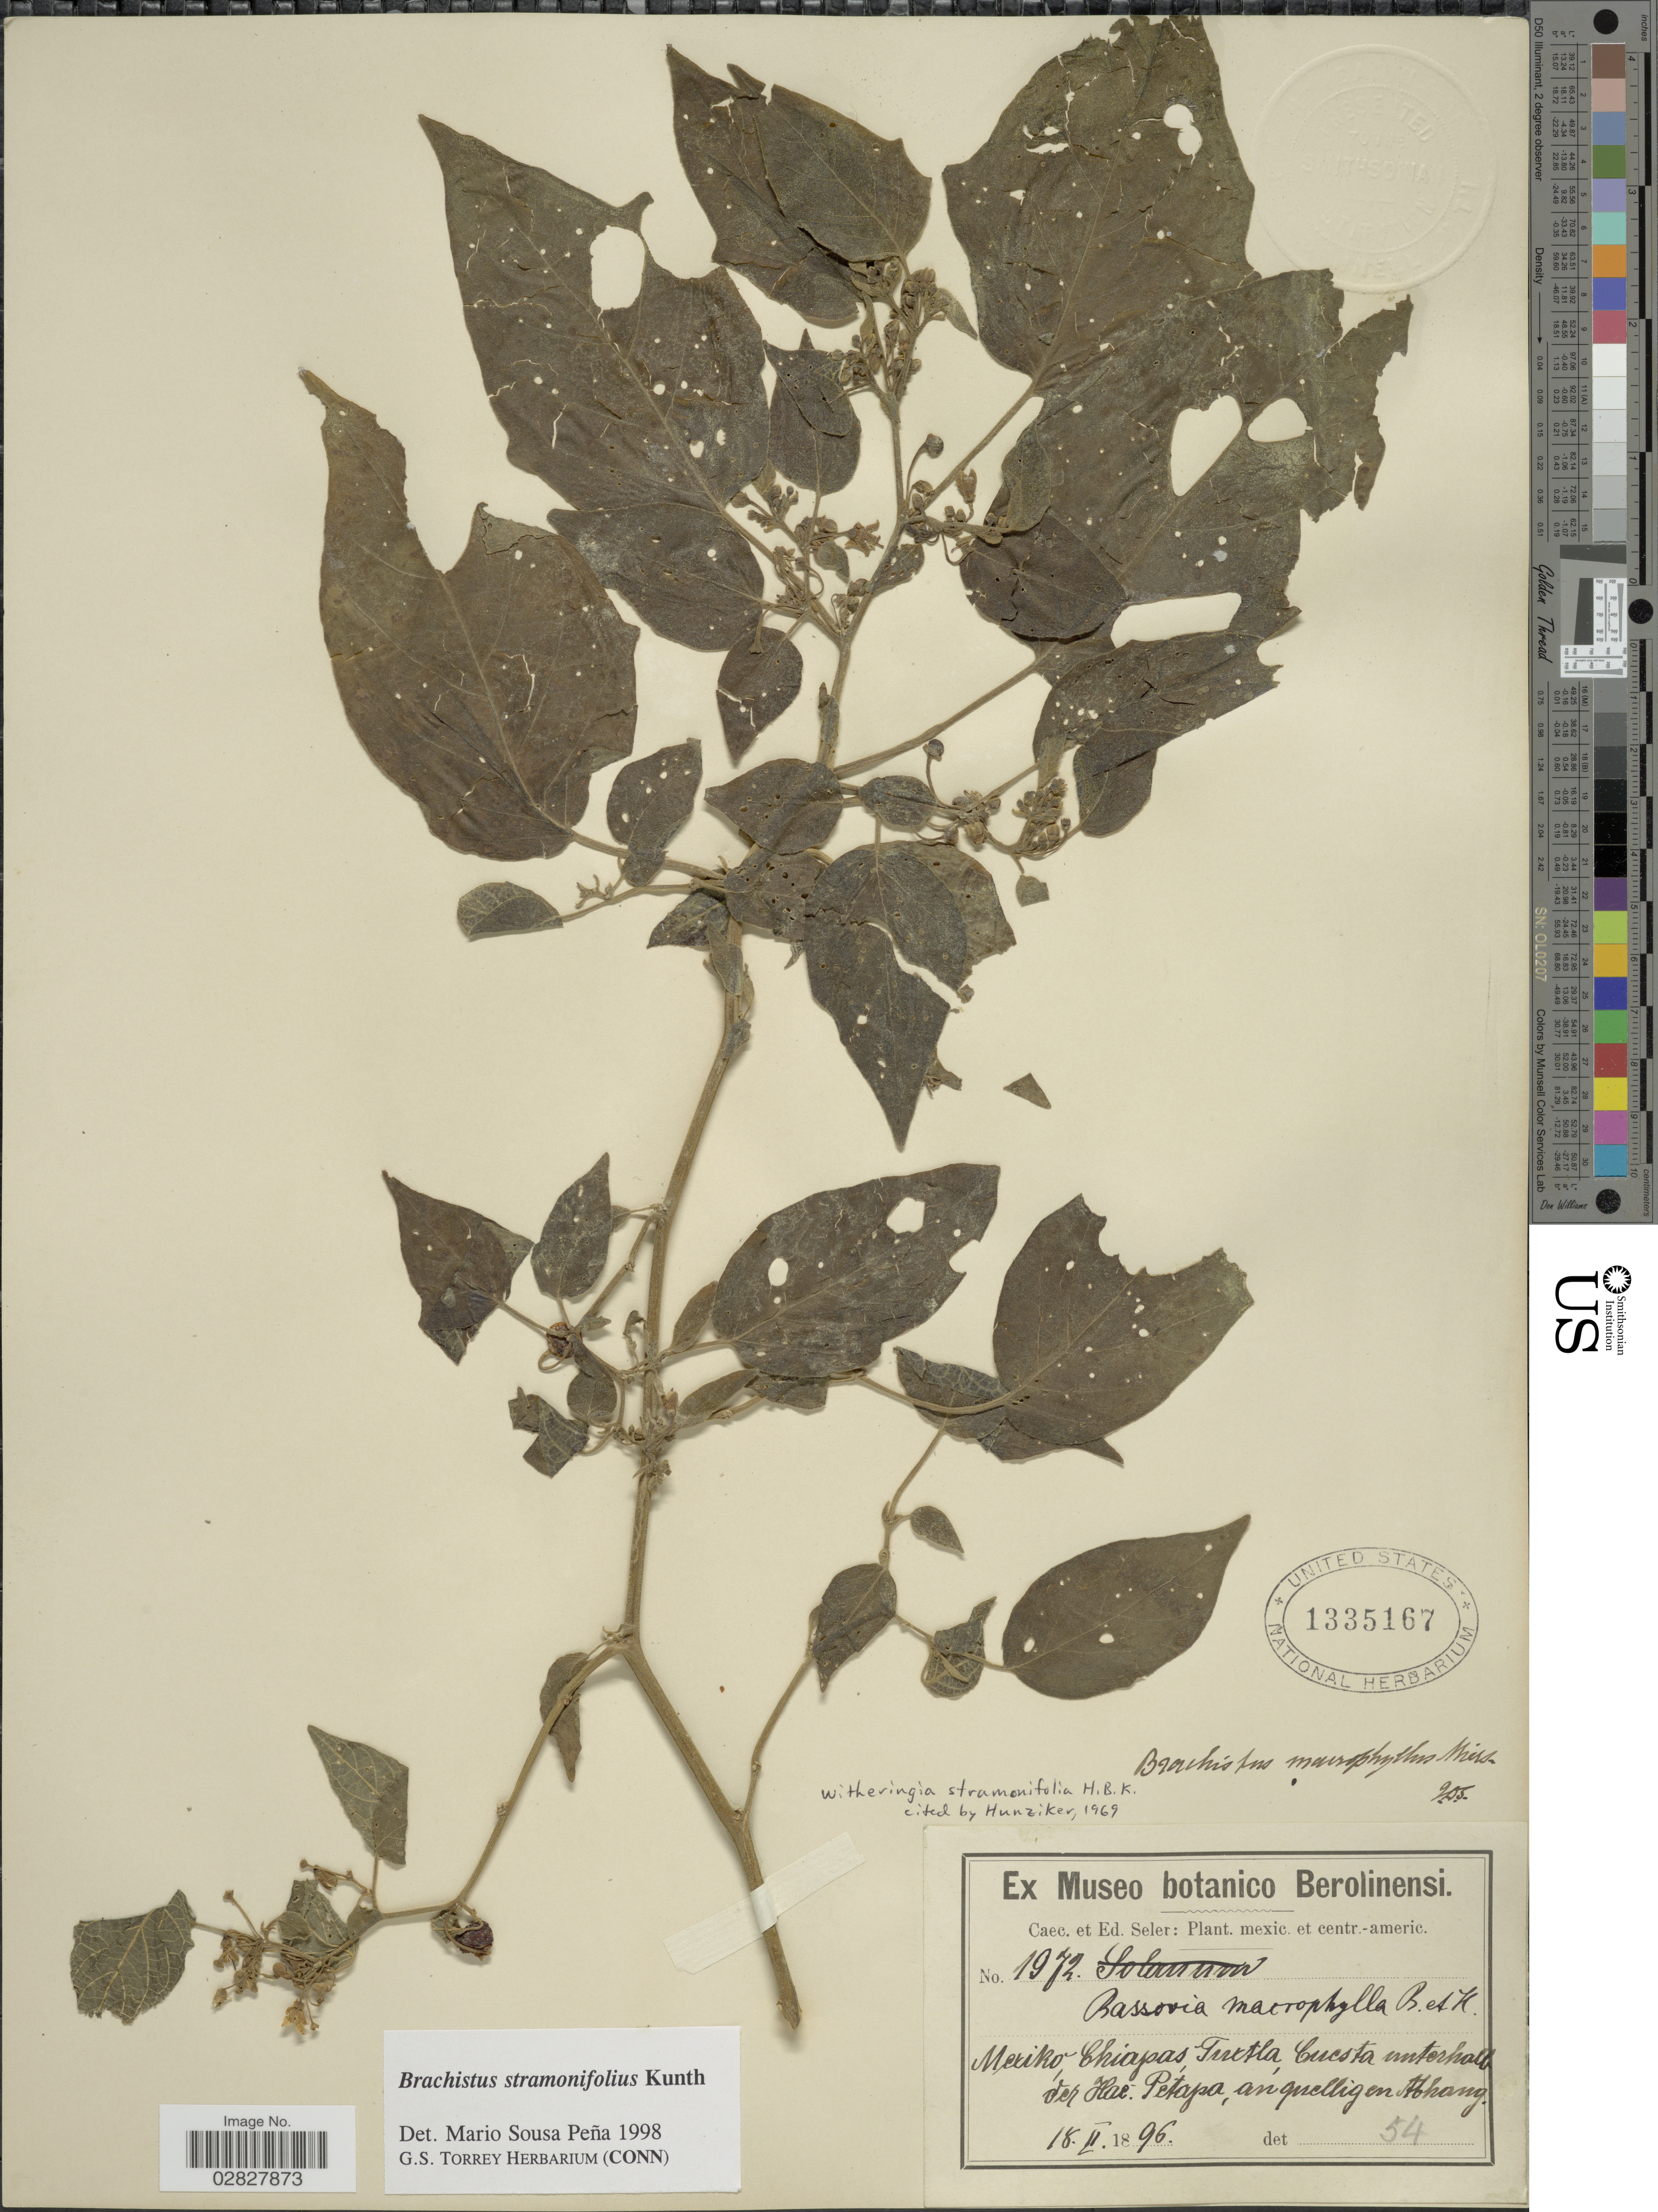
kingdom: Plantae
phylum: Tracheophyta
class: Magnoliopsida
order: Solanales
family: Solanaceae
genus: Brachistus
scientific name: Brachistus stramonifolius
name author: (Kunth) Miers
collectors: ex Caec. et Ed Seler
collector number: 1972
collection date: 1896-02-18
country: Mexico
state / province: Chiapas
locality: Mexiko, Chiapas, Tuxtla, Cuesta interhalb der Hae: Pétapa, án quellig en Abhang.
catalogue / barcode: US 1335167